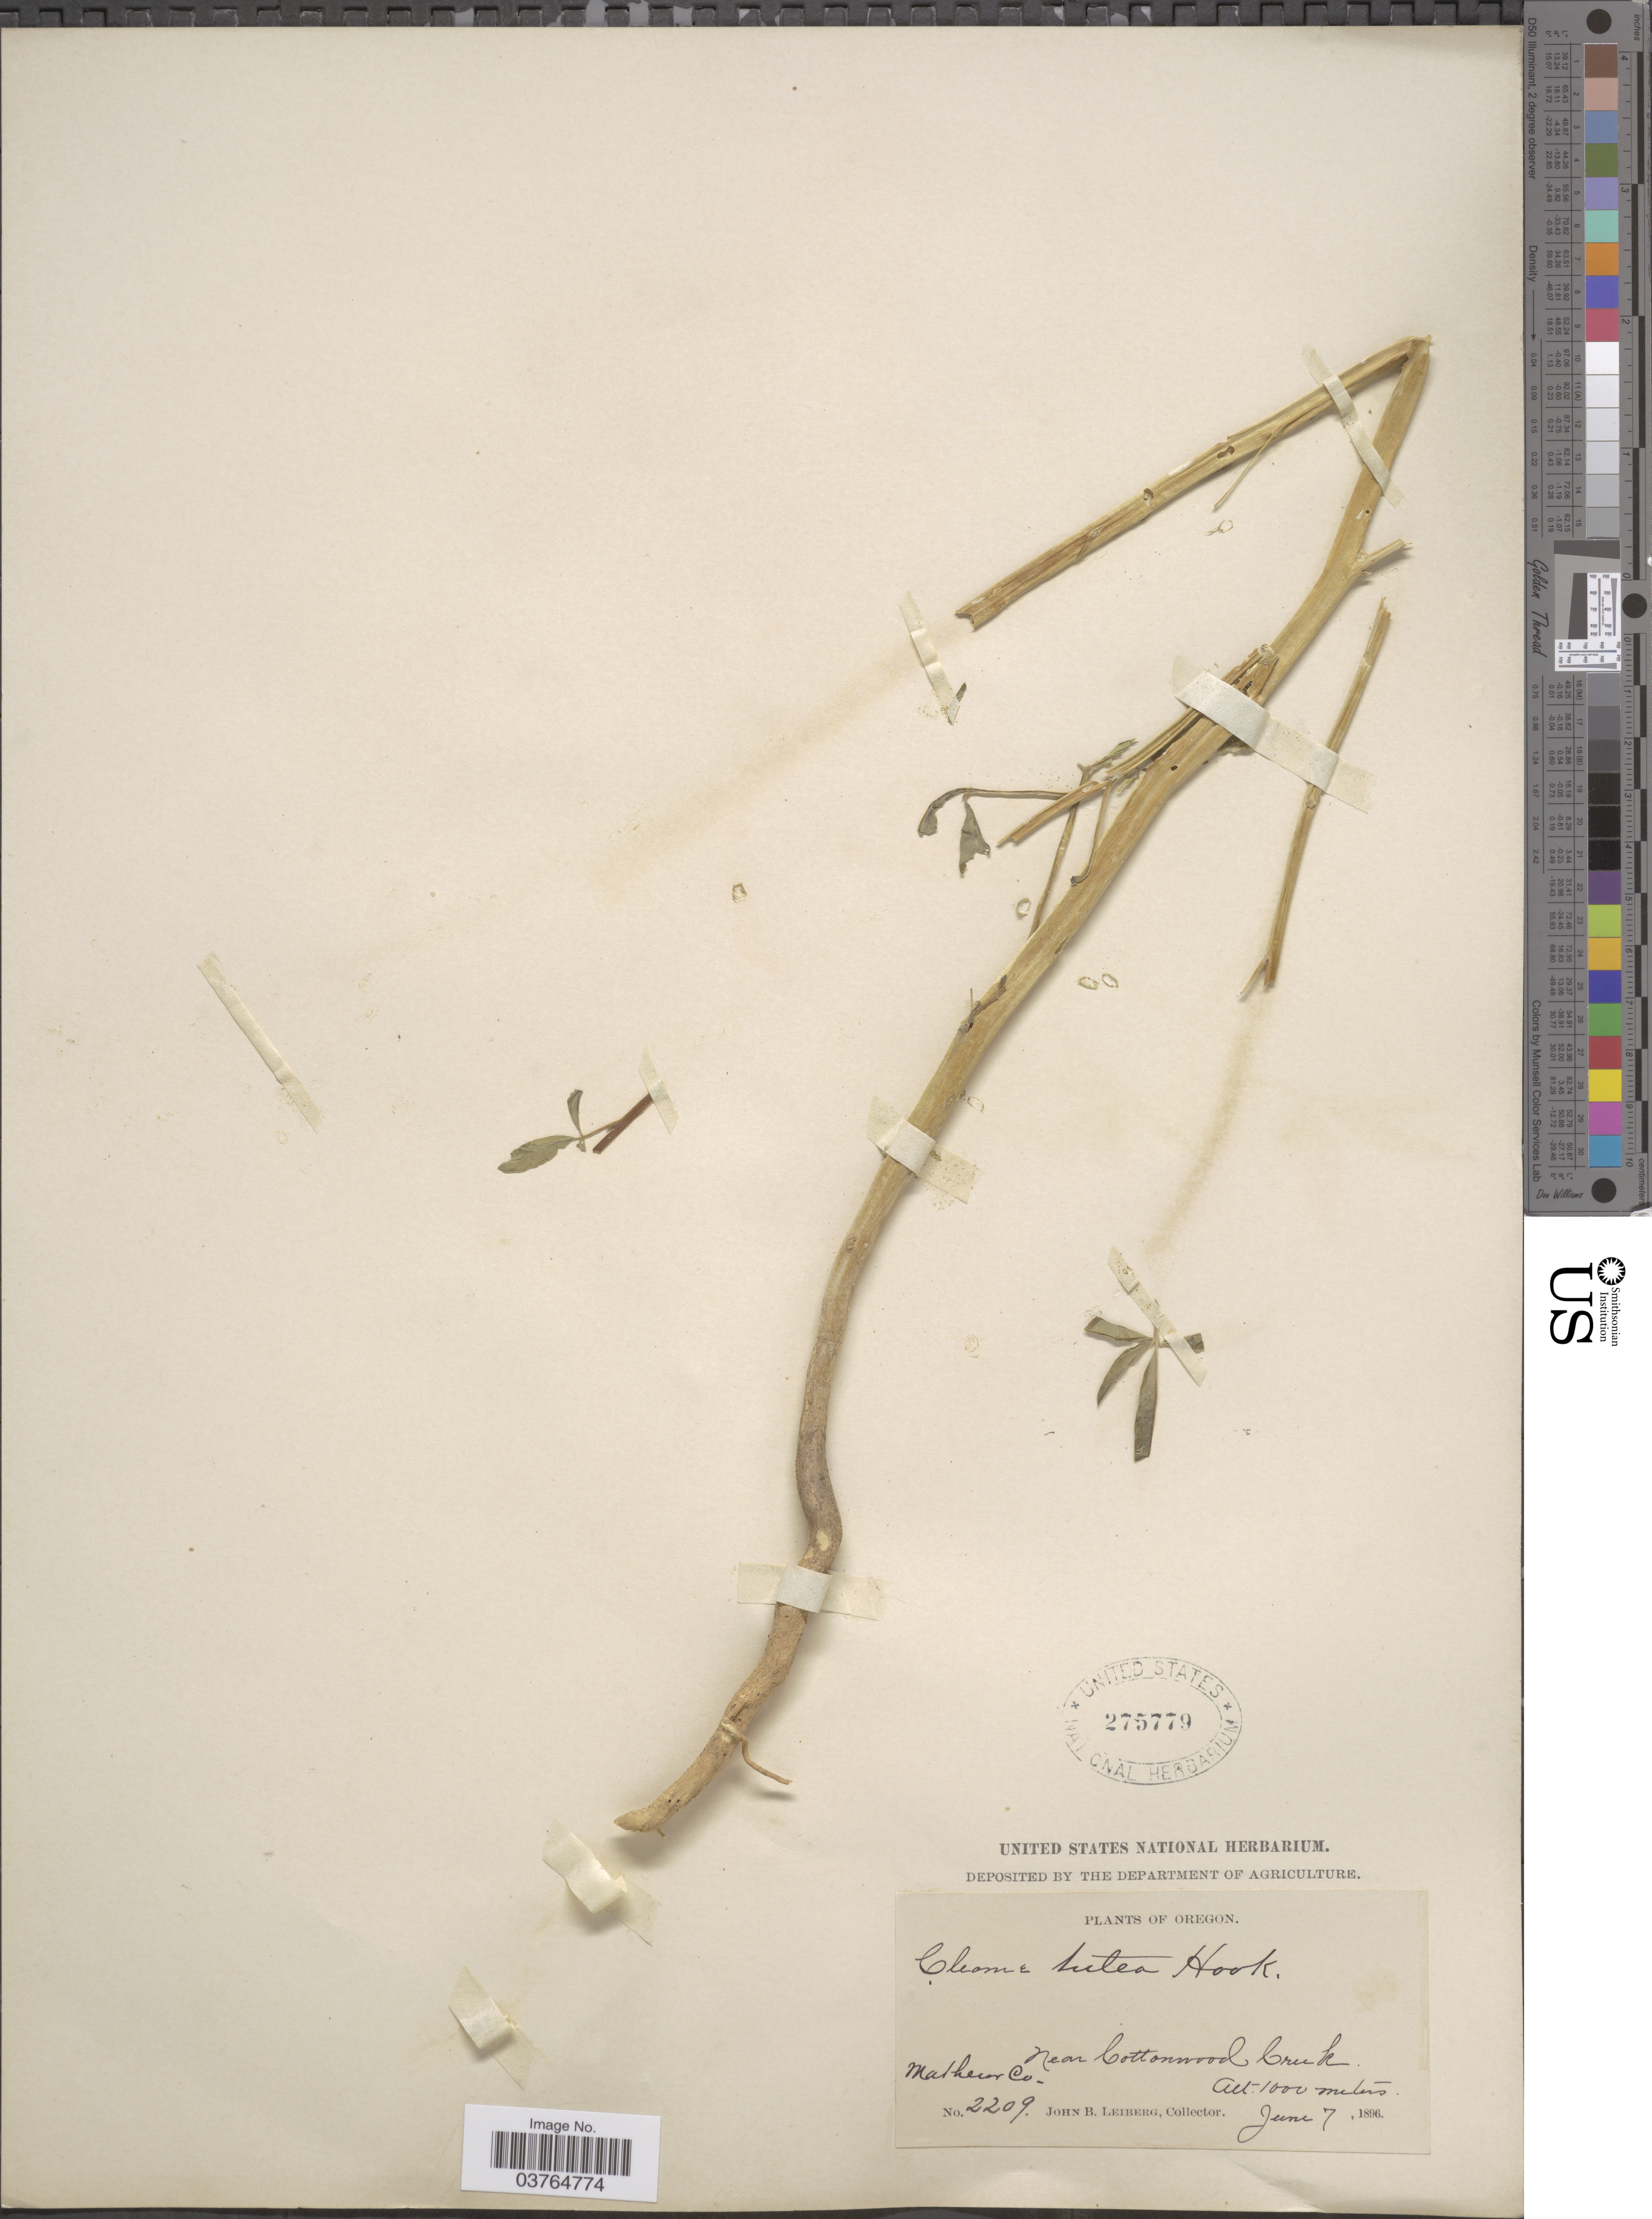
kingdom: Plantae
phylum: Tracheophyta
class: Magnoliopsida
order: Brassicales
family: Cleomaceae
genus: Cleomella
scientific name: Cleomella lutea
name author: (Hook.) Roalson & J.C. Hall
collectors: J. B. Leiberg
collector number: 2209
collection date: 1896-06-07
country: United States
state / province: Oregon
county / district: Malheur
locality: Near Cottonwood Creek. Malheur Co.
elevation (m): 1000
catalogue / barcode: US 275779